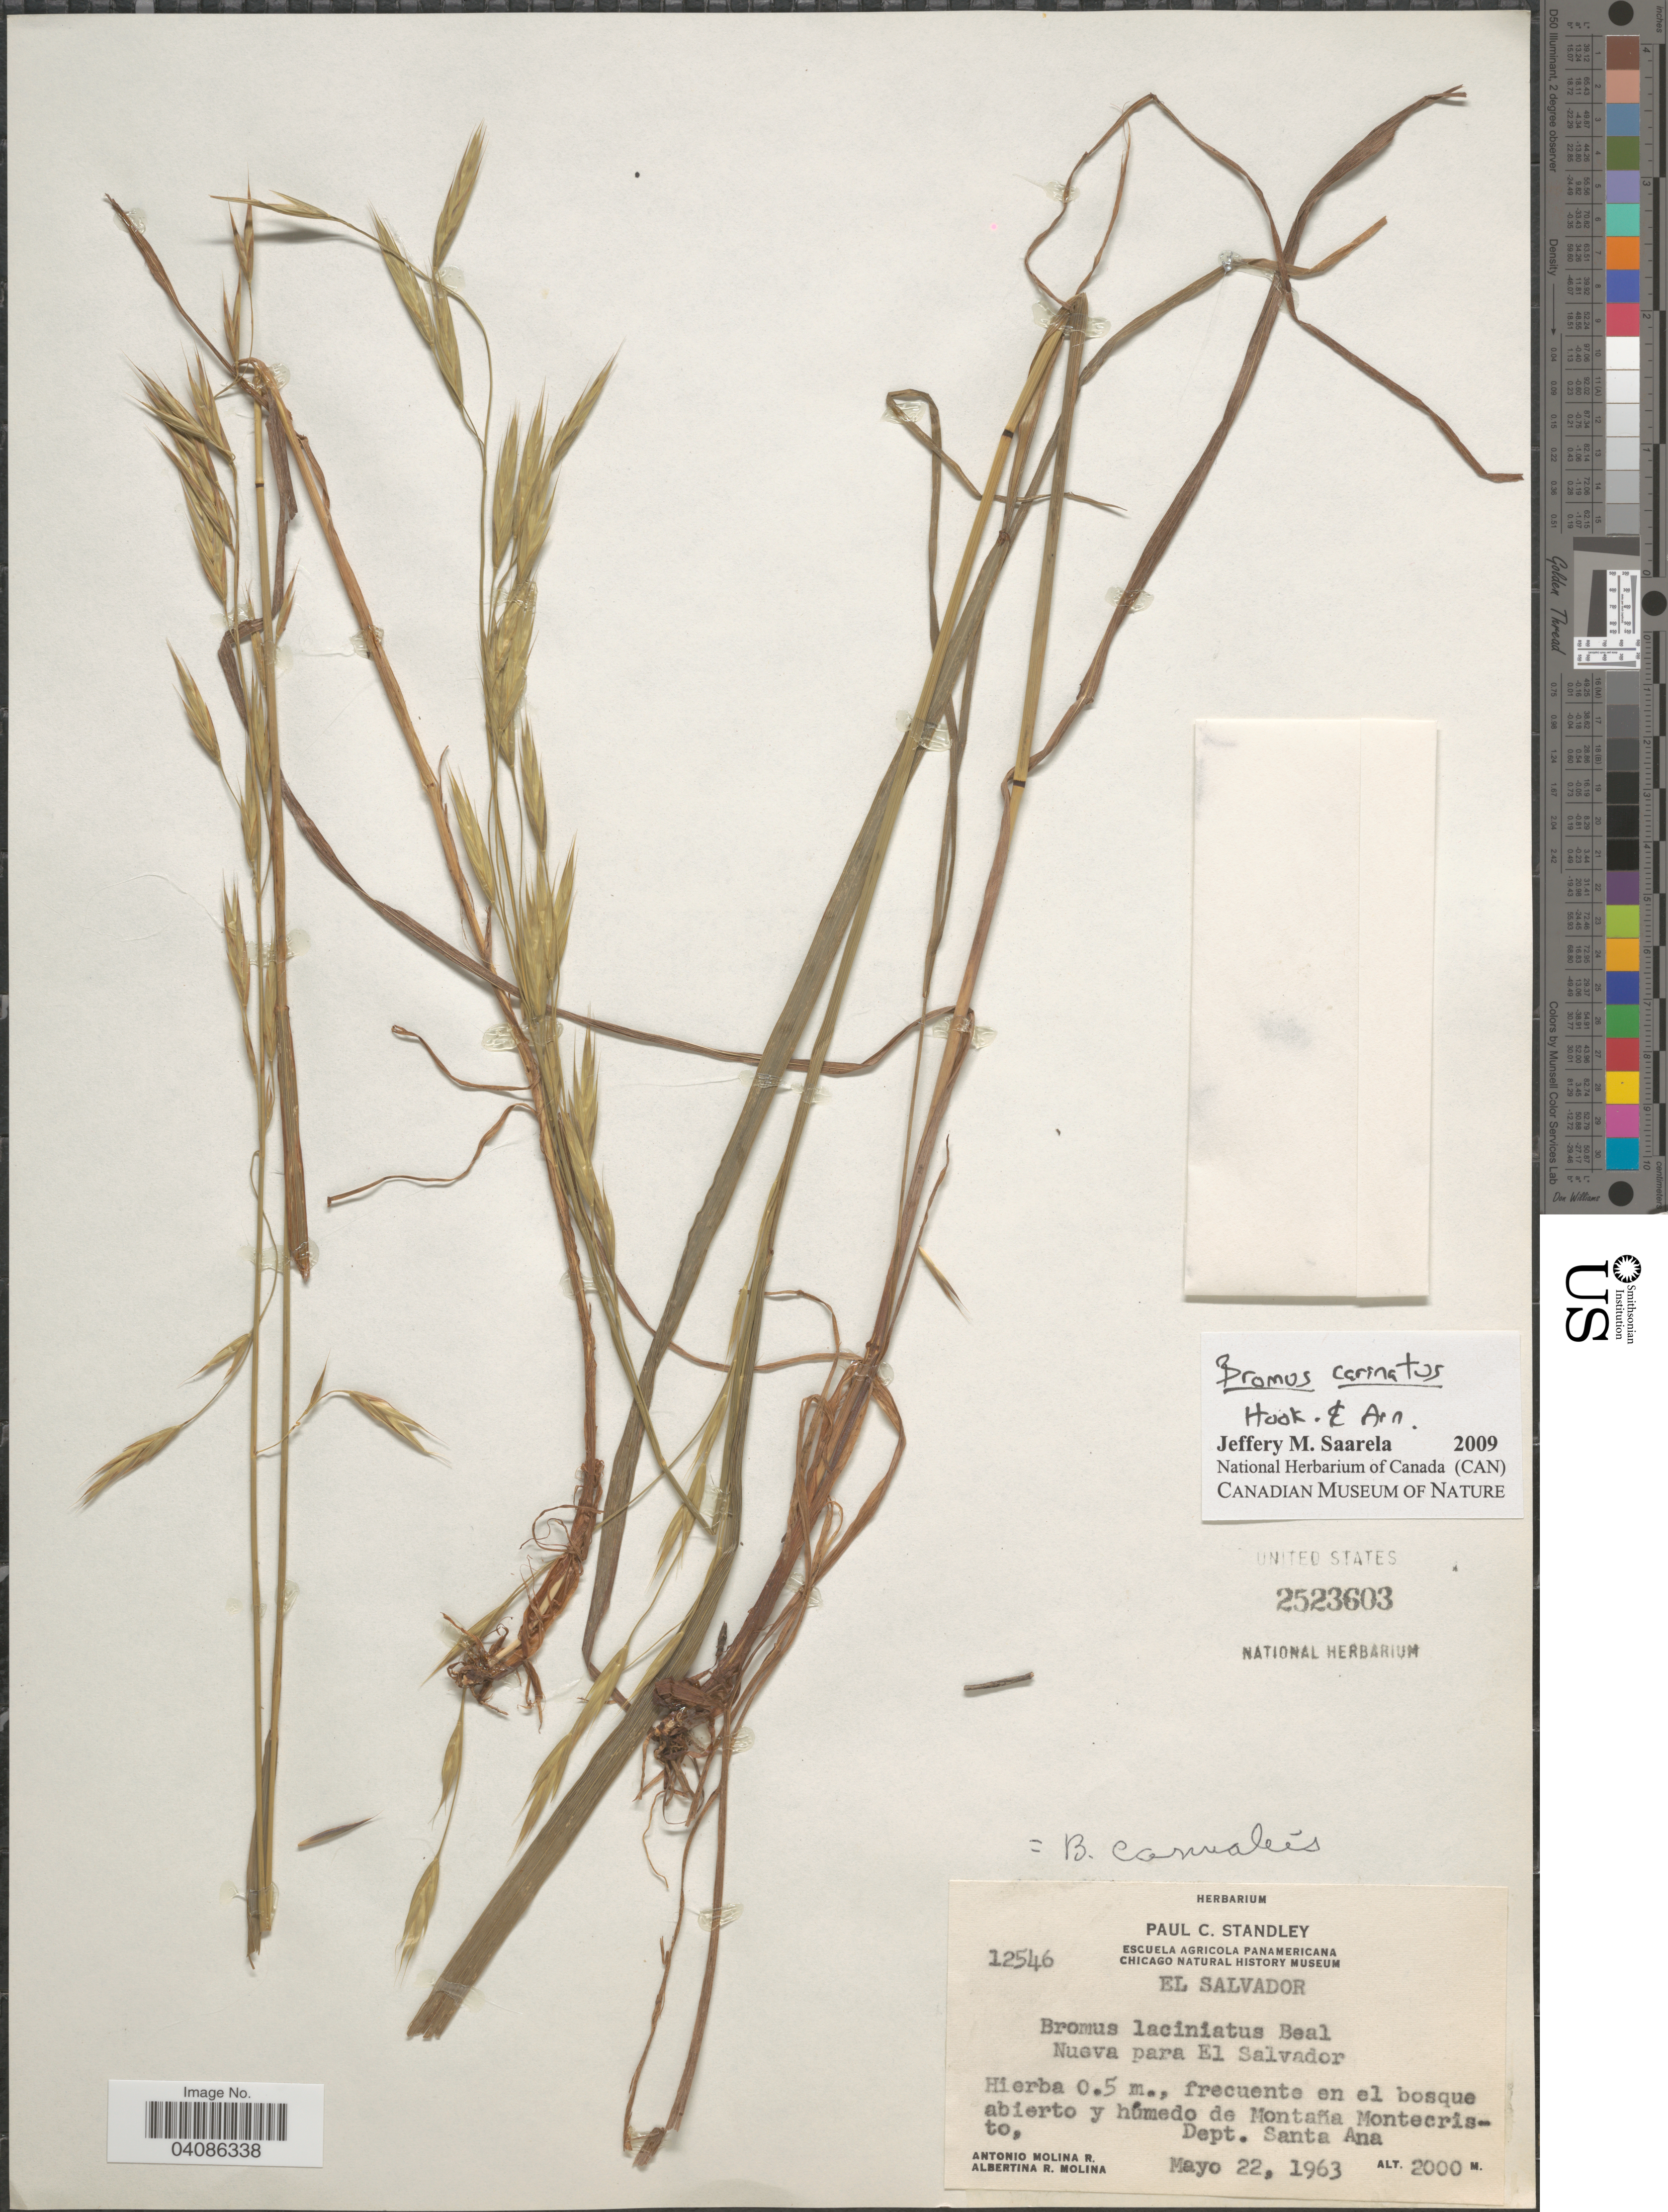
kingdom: Plantae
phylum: Tracheophyta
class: Liliopsida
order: Poales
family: Poaceae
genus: Bromus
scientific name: Bromus carinatus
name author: Hook. & Arn.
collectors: A. Molina R. & A. R. Molina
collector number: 12546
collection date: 1963-05-22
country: El Salvador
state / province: Santa Ana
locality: En el bosque abierto y húmedo de Montaña Montecristo, Dept. Santa Ana.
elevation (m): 2000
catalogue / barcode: US 2523603